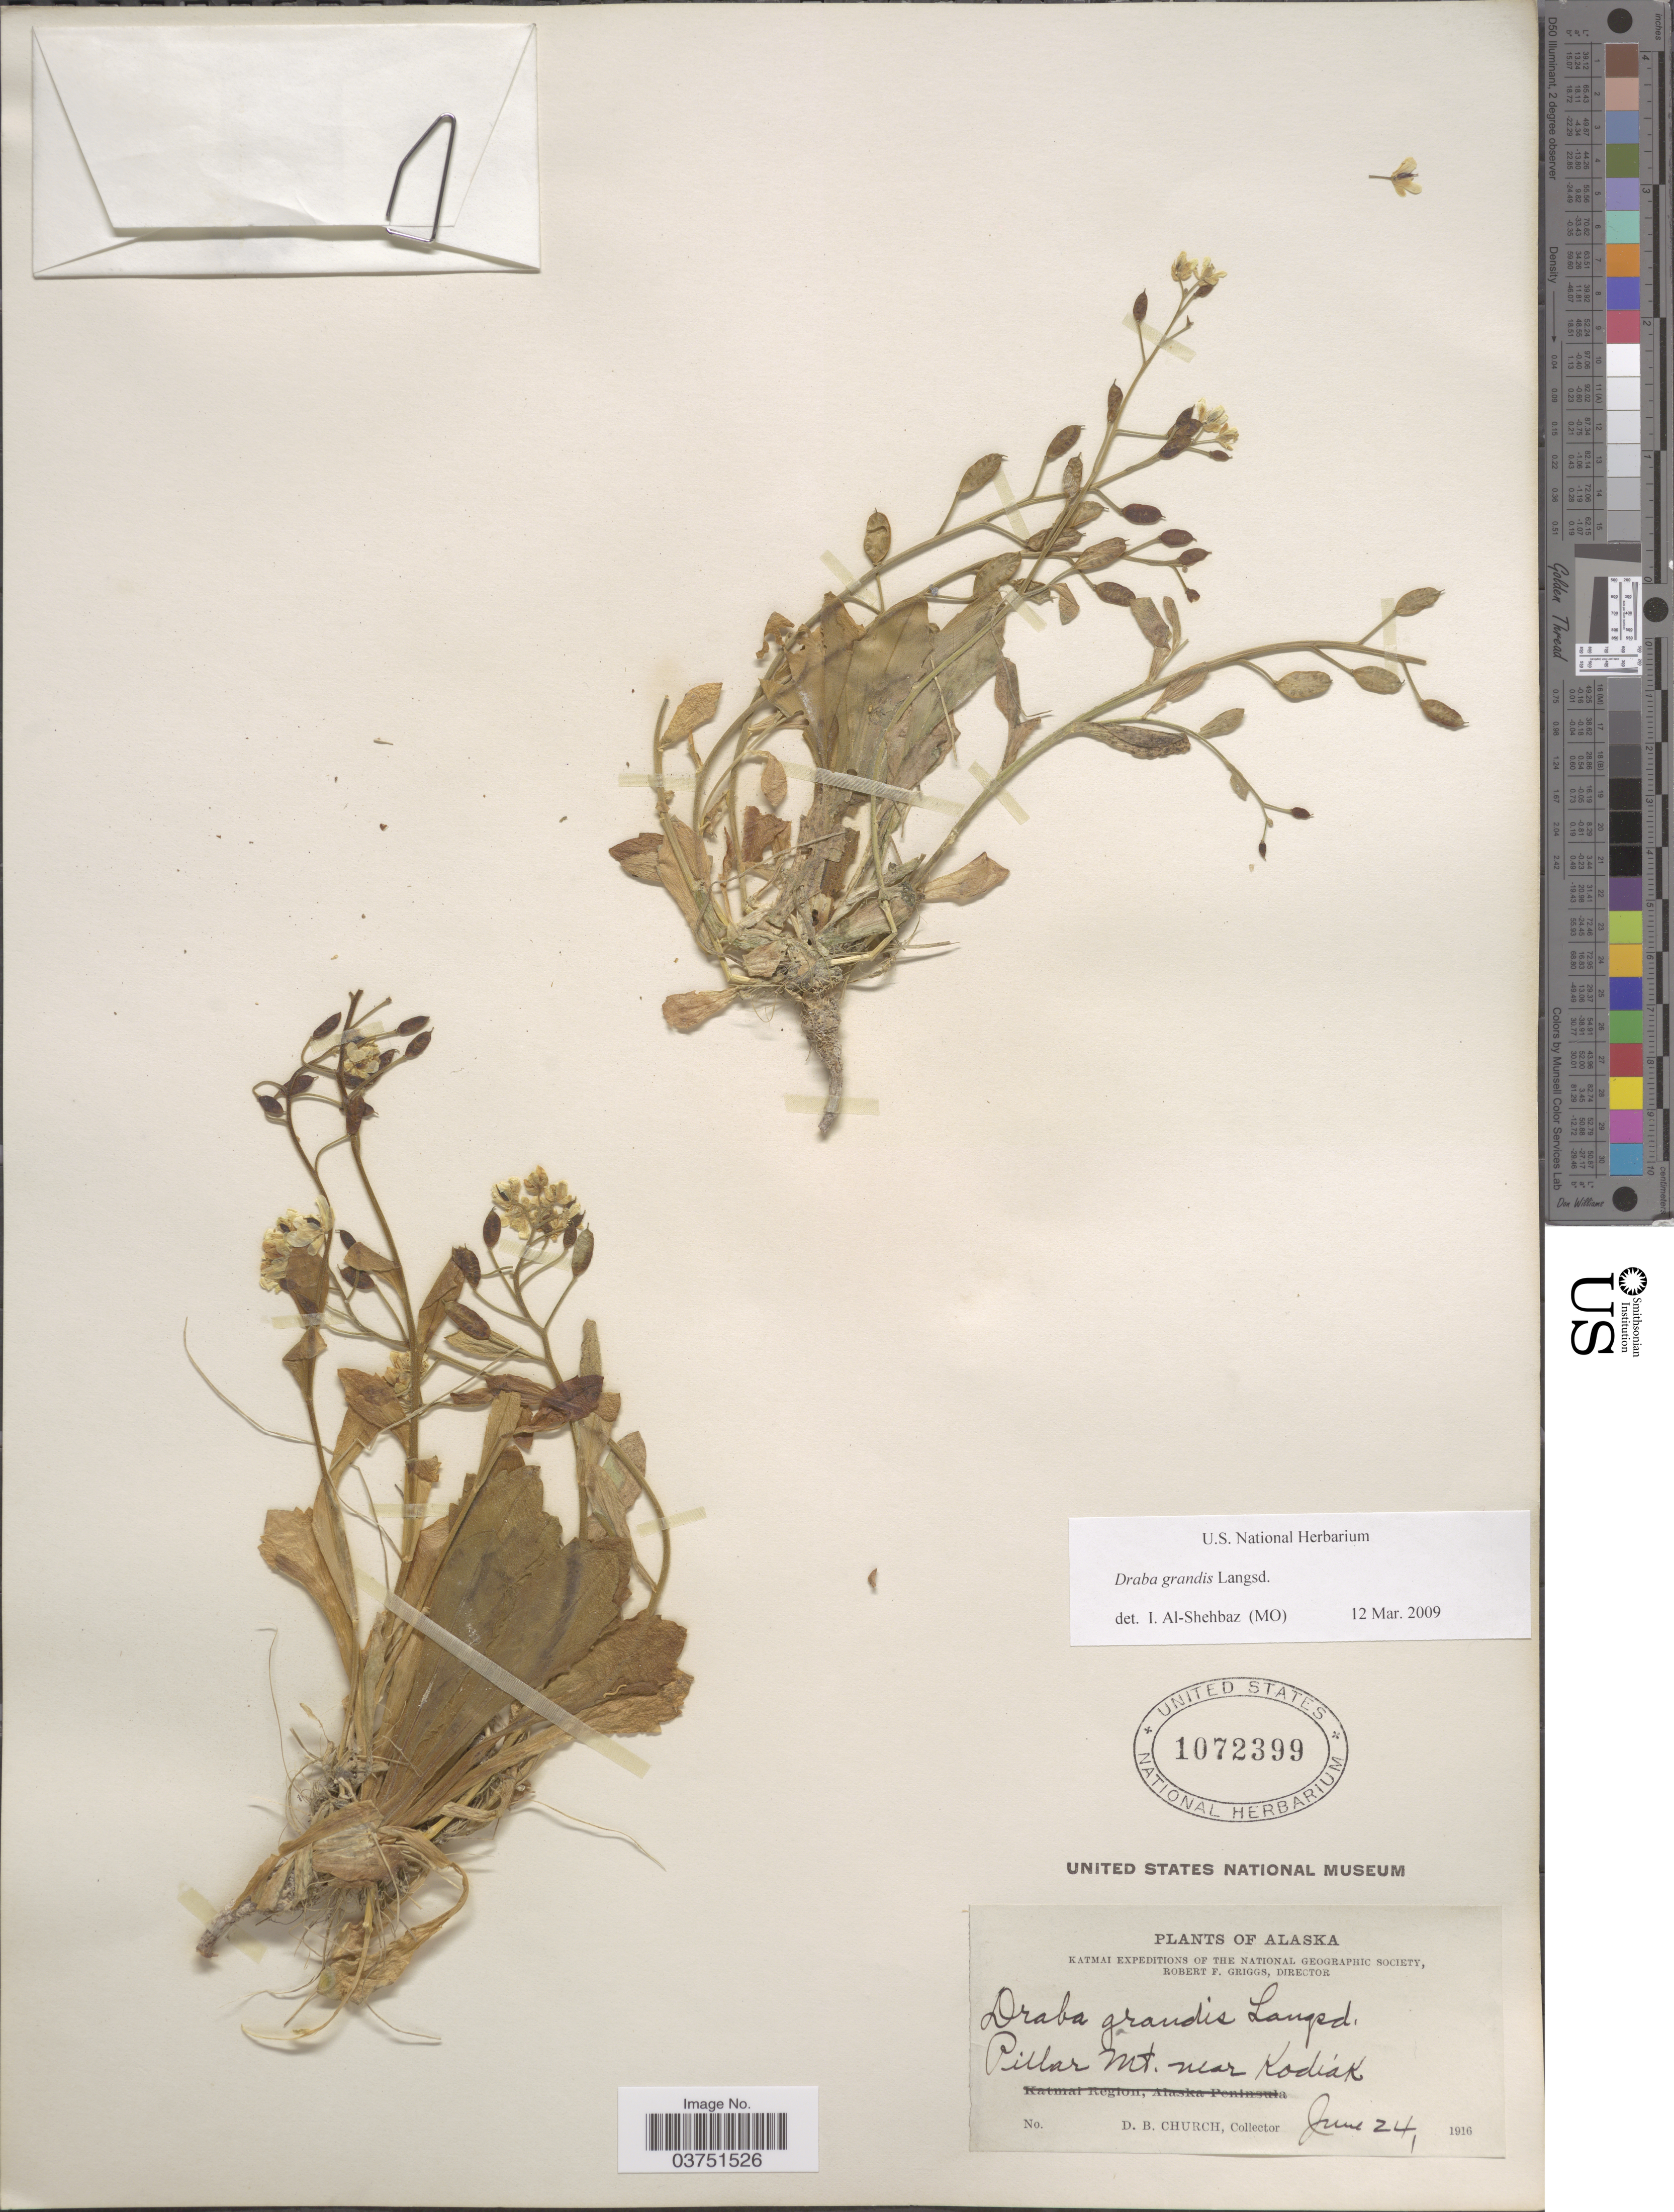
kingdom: Plantae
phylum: Tracheophyta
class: Magnoliopsida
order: Brassicales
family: Brassicaceae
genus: Draba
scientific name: Draba grandis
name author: Langsd. ex DC.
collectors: D. Church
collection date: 1916-06-24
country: United States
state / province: Alaska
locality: Pillar Mt. near Kodiak.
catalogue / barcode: US 1072399